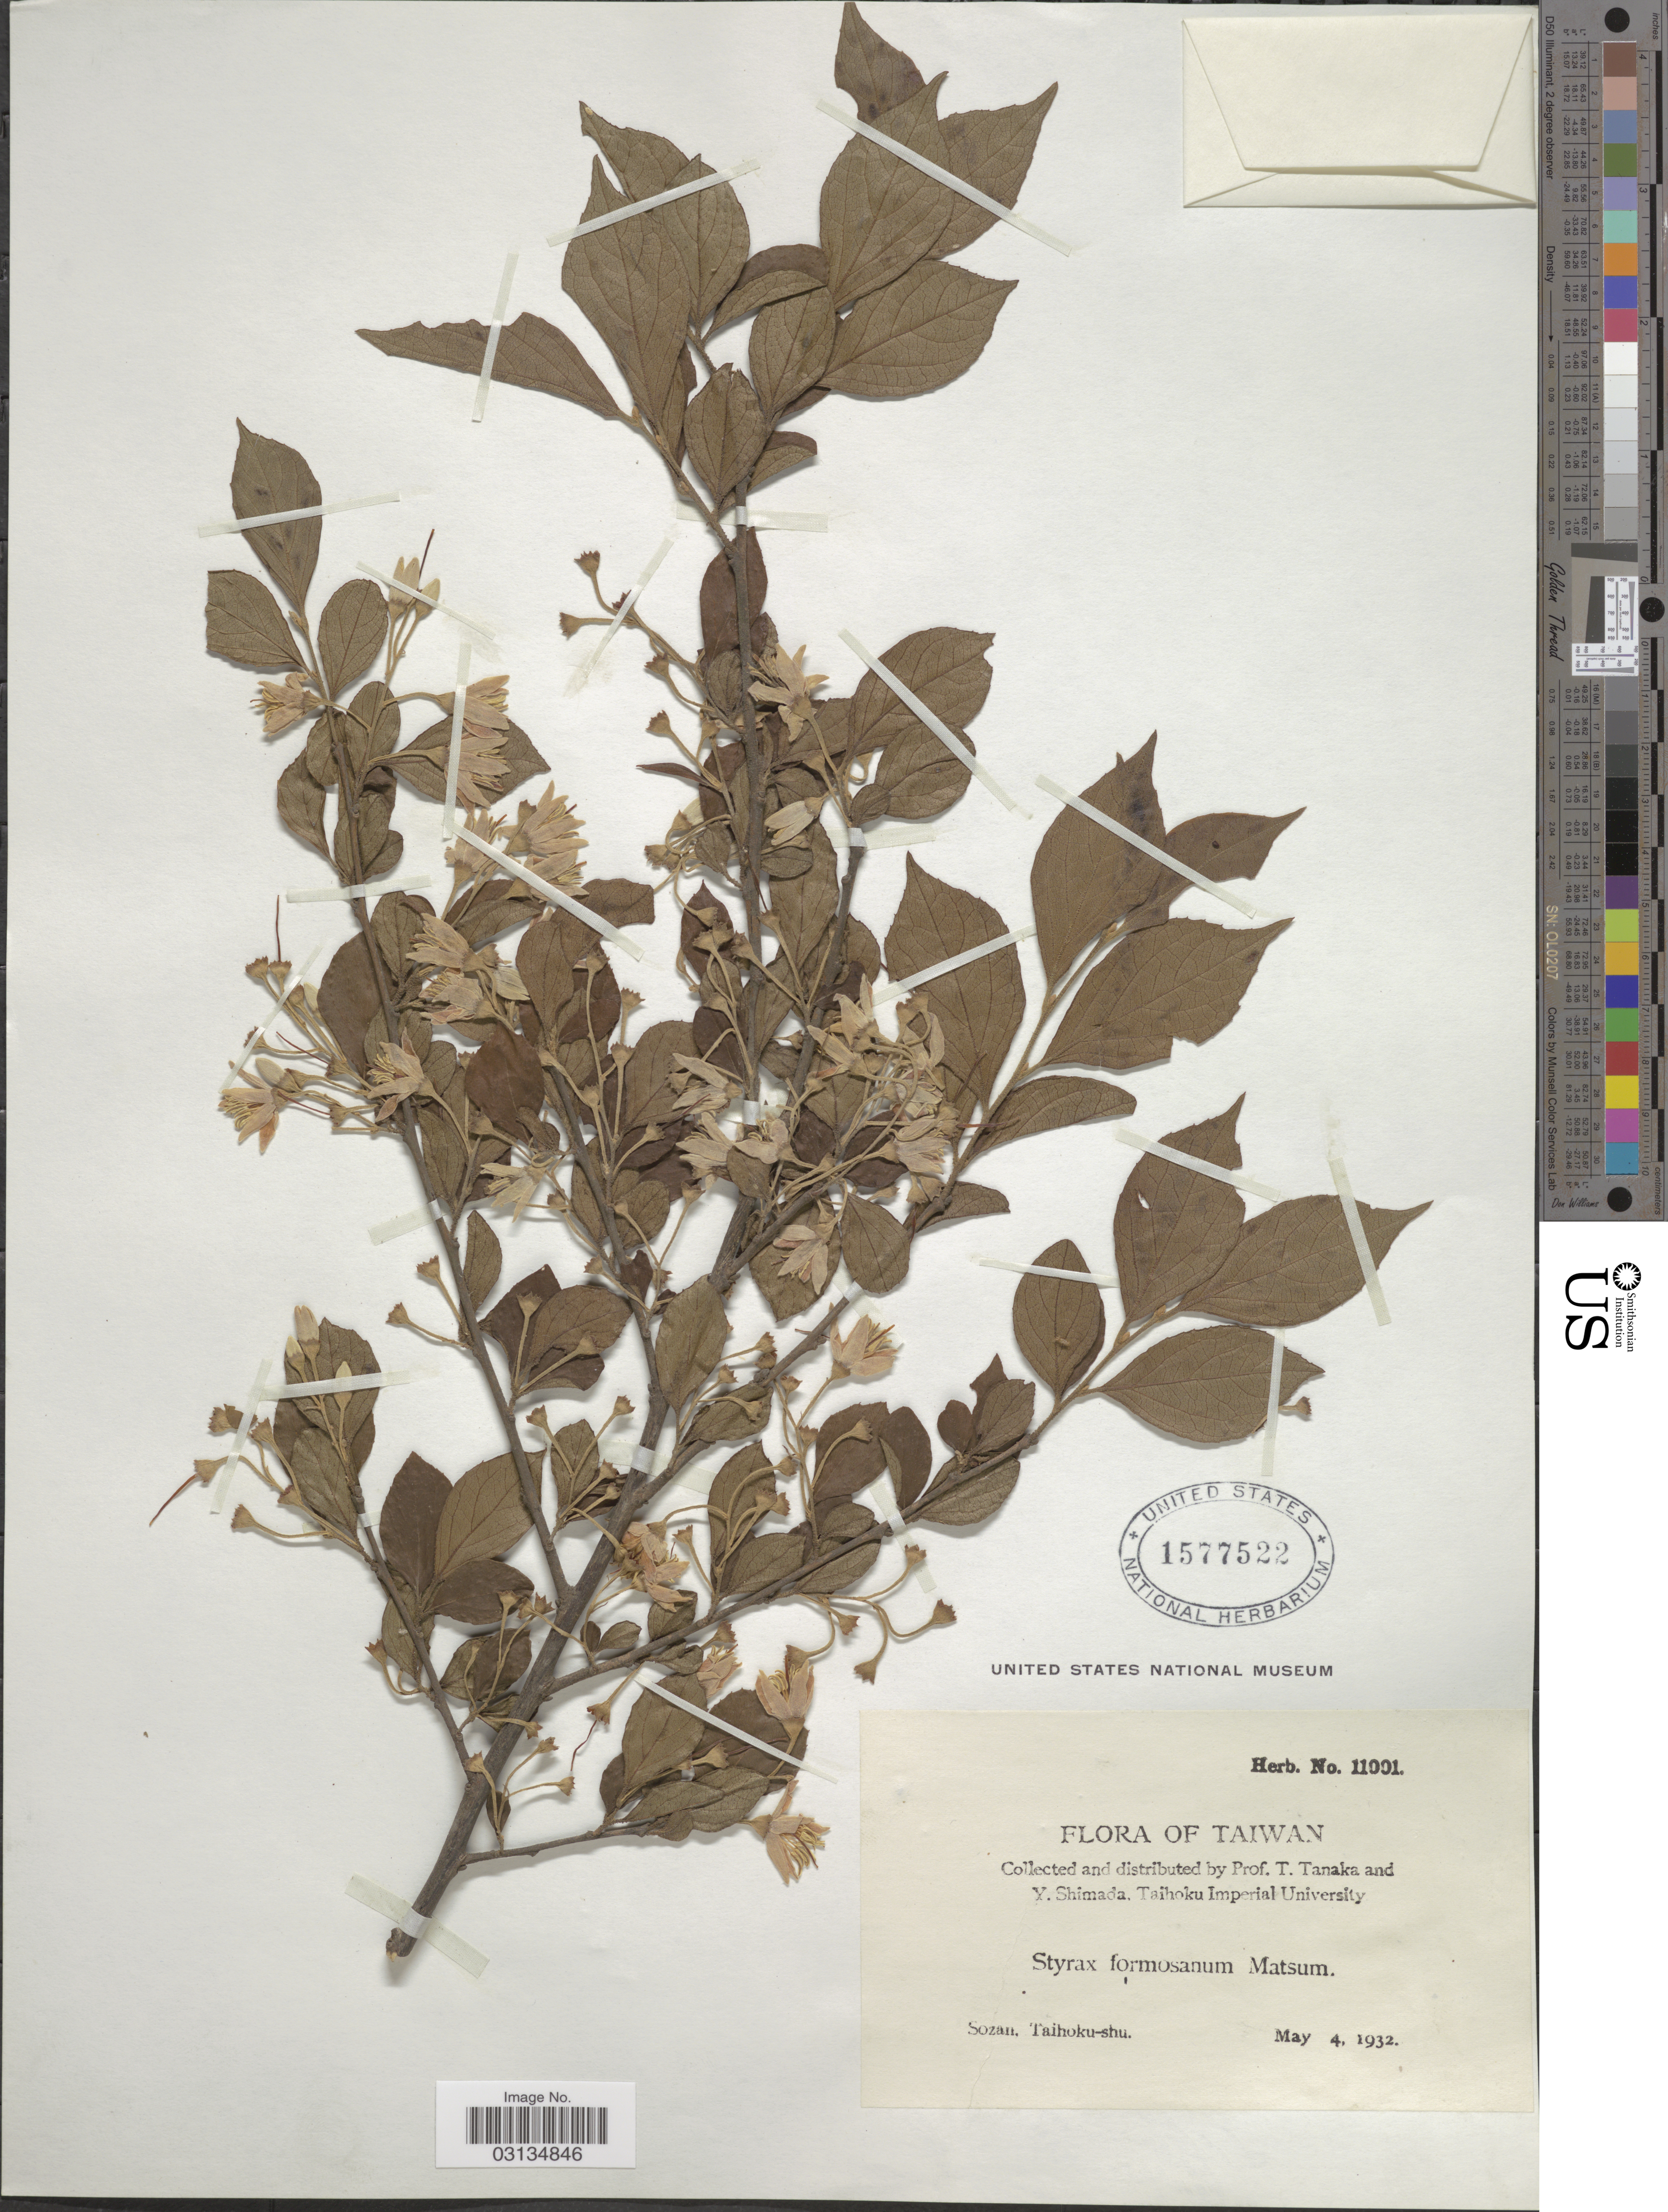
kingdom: Plantae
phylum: Tracheophyta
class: Magnoliopsida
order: Ericales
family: Styracaceae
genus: Styrax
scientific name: Styrax formosanus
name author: Matsum.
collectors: T. Tanaka & Y. Shimada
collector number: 11001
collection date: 1932-05-04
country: Taiwan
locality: Sozan. Taihoku-shu.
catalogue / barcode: US 1577522